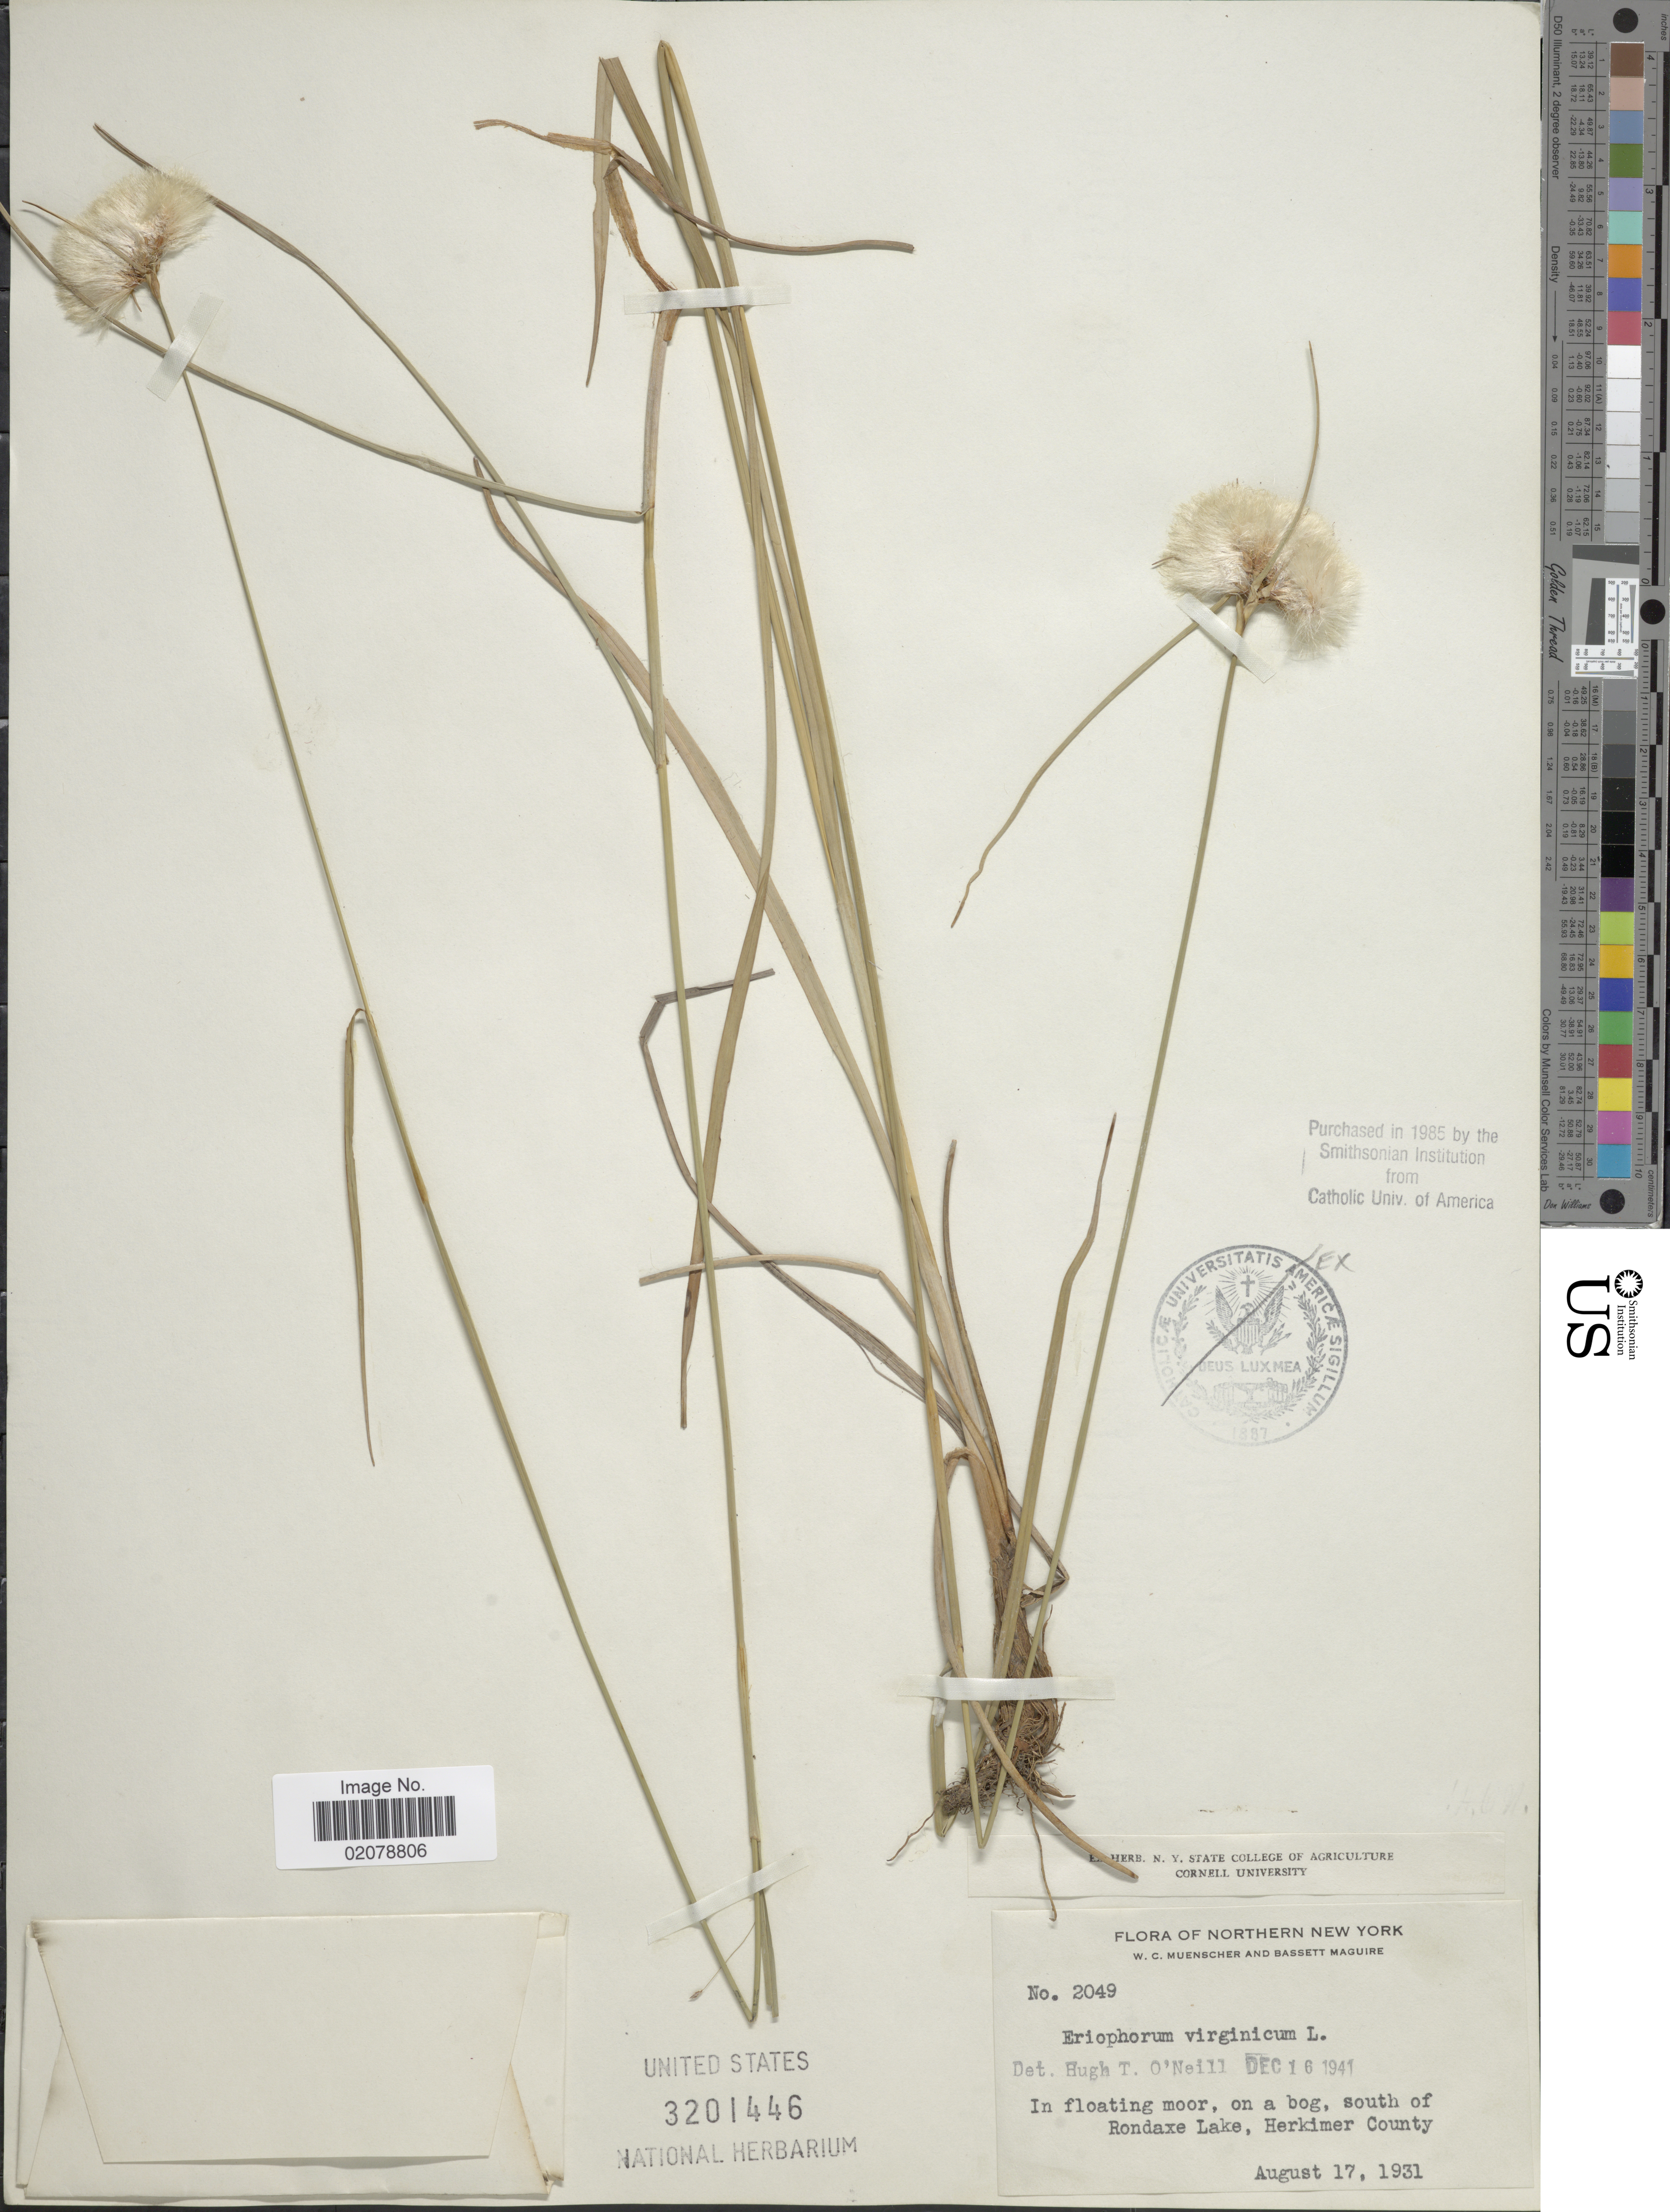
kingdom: Plantae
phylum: Tracheophyta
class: Liliopsida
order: Poales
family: Cyperaceae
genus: Eriophorum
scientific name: Eriophorum virginicum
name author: L.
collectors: W. Muenscher & B. Maguire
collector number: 2049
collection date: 1931-08-17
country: United States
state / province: New York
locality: Northern New York. south of Rondaxe Lake, Herkimer County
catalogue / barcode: US 3201446